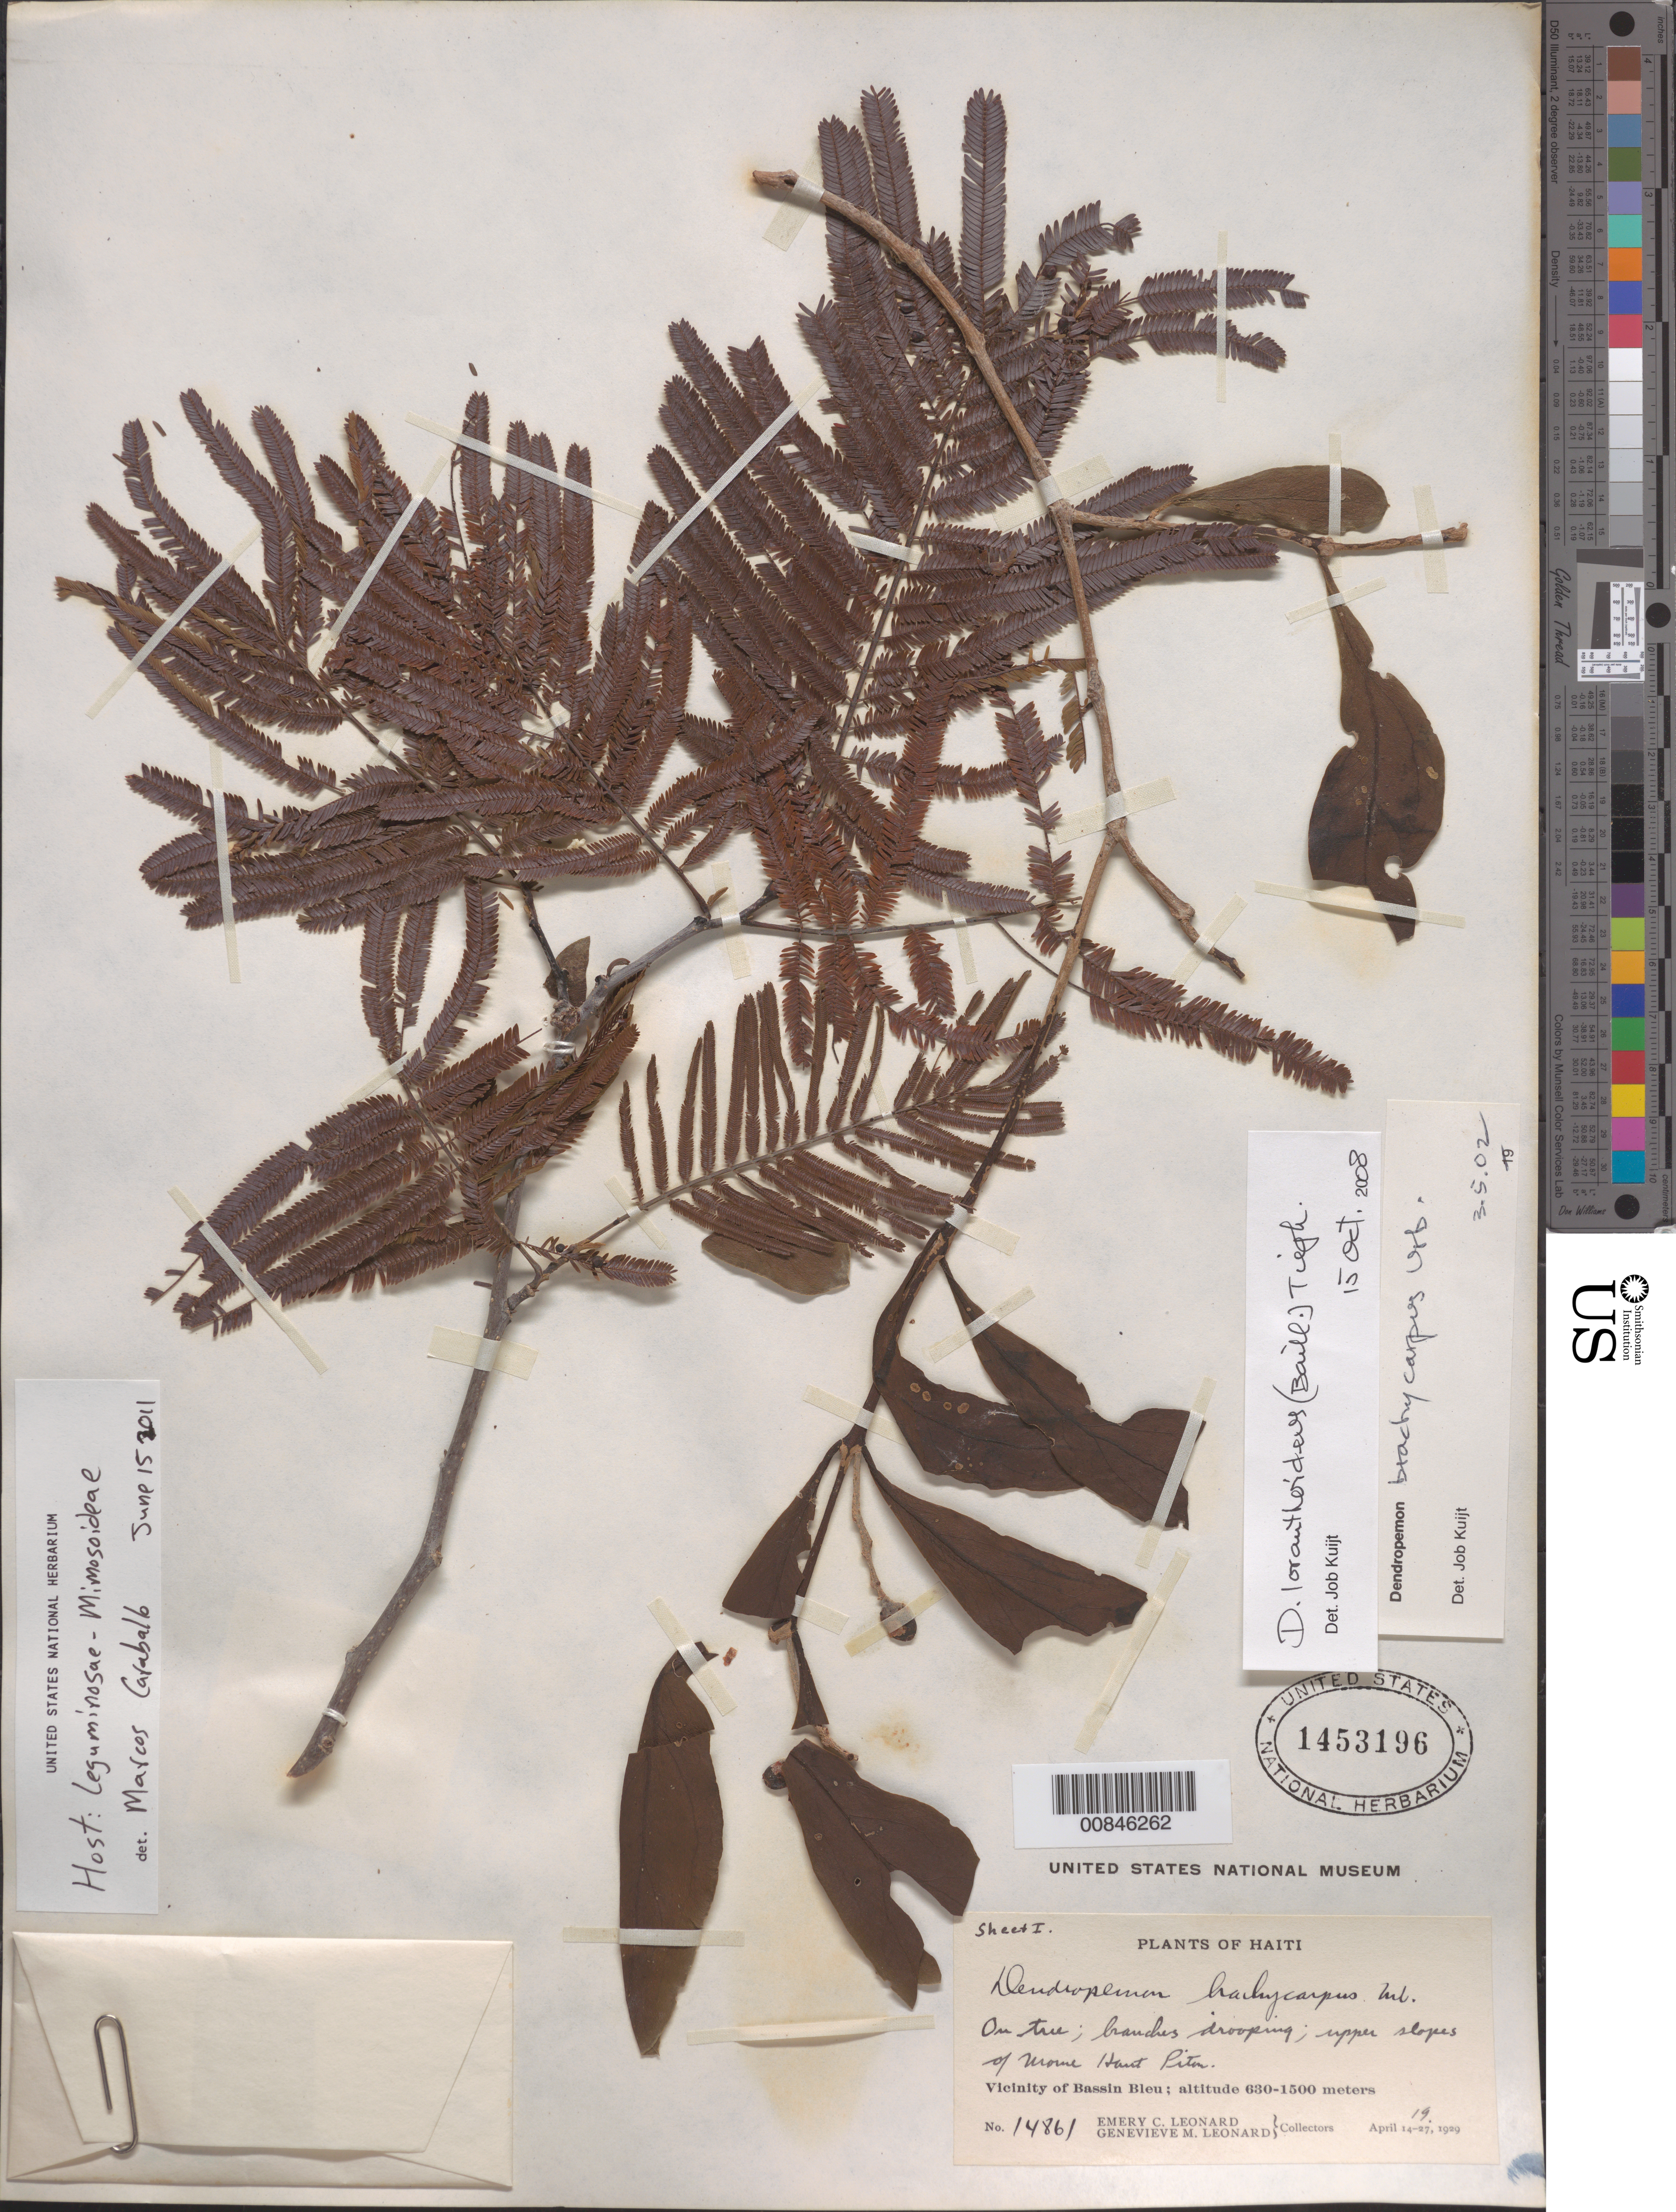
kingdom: Plantae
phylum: Tracheophyta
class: Magnoliopsida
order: Santalales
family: Loranthaceae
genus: Dendropemon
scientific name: Dendropemon loranthoideus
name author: (Baill.) Tiegh.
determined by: Kuijt, Job, (CANADA)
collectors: E. C. Leonard & G. M. Leonard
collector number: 14861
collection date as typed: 19 Apr 1929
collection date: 1929-04-19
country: Haiti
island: Hispaniola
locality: Vicinity of Bassin Bleu. Upper slopes of Morne Haut Piton.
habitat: On tree.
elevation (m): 630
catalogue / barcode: US 1453196